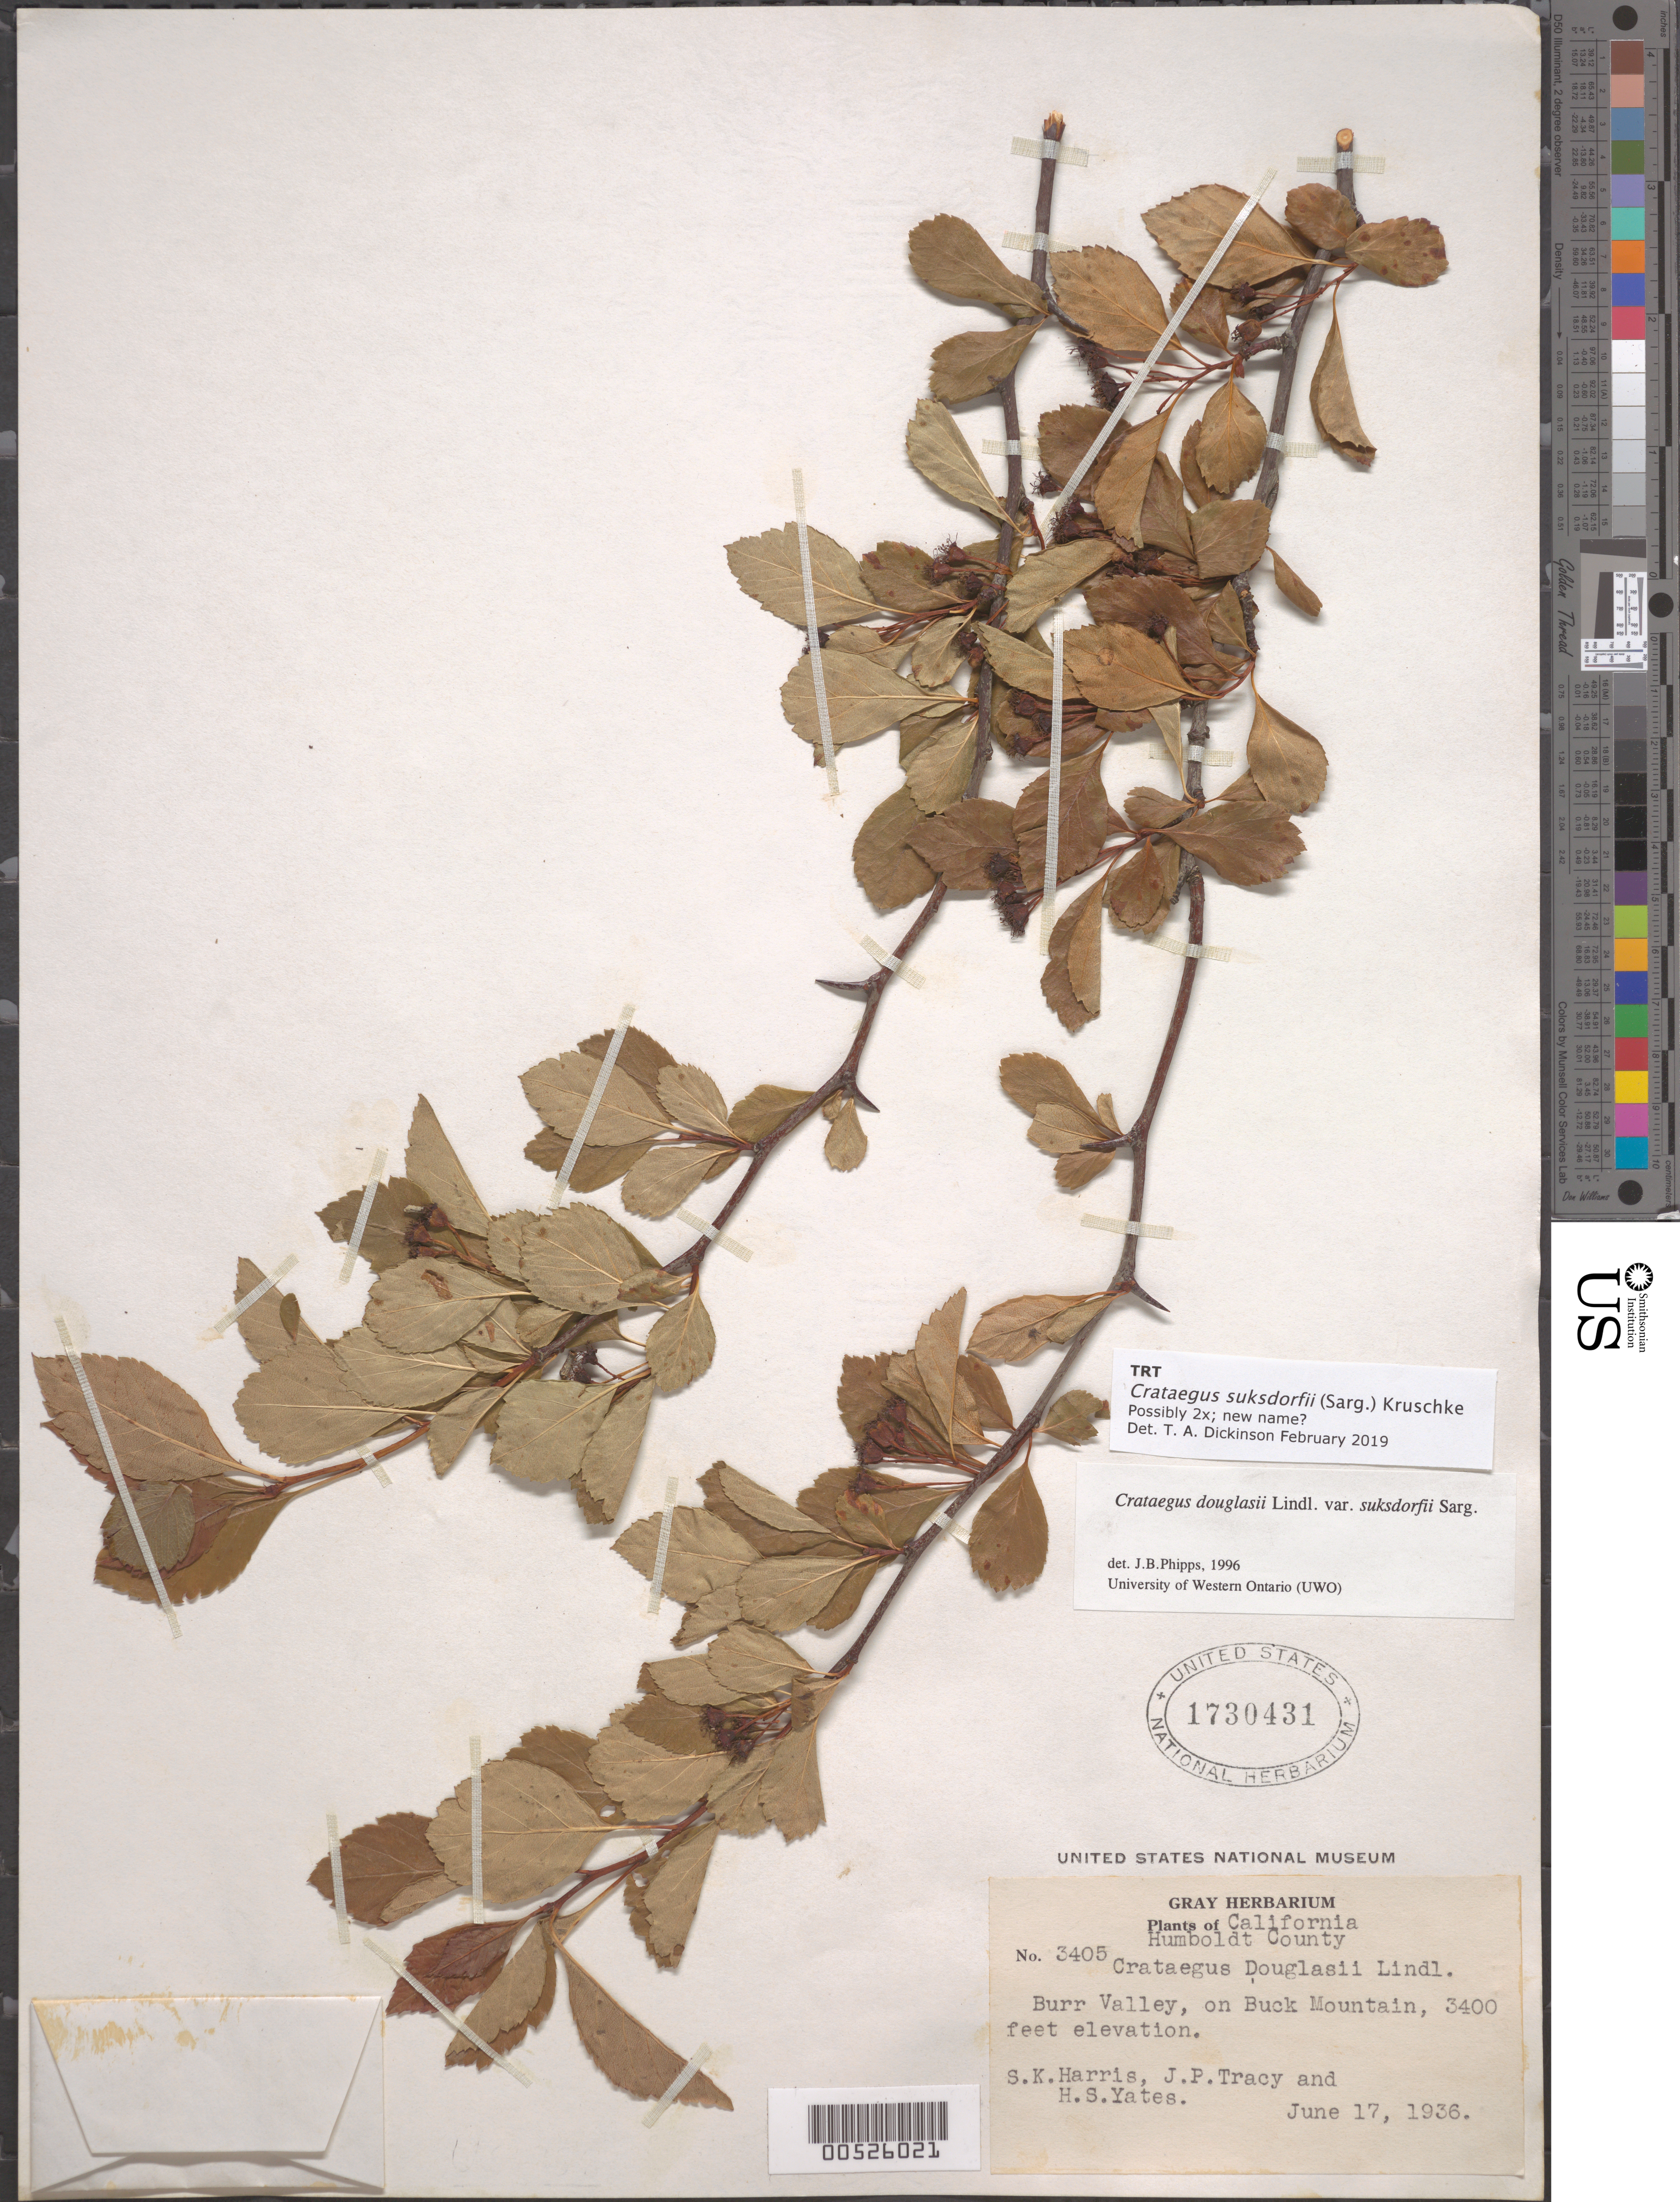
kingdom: Plantae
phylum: Tracheophyta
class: Magnoliopsida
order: Rosales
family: Rosaceae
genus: Crataegus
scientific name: Crataegus suksdorfii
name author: (Sarg.) Kruschke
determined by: Dickinson, Timothy A., Assistant Curator (TRT), University of Toronto (CANADA)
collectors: S. K. Harris, J. Tracy & H. S. Yates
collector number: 3405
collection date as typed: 17 Jun 1936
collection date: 1936-06-17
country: United States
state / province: California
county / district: Humboldt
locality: Burr Valley, on Buck Mtn.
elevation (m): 1036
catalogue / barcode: US 1730431